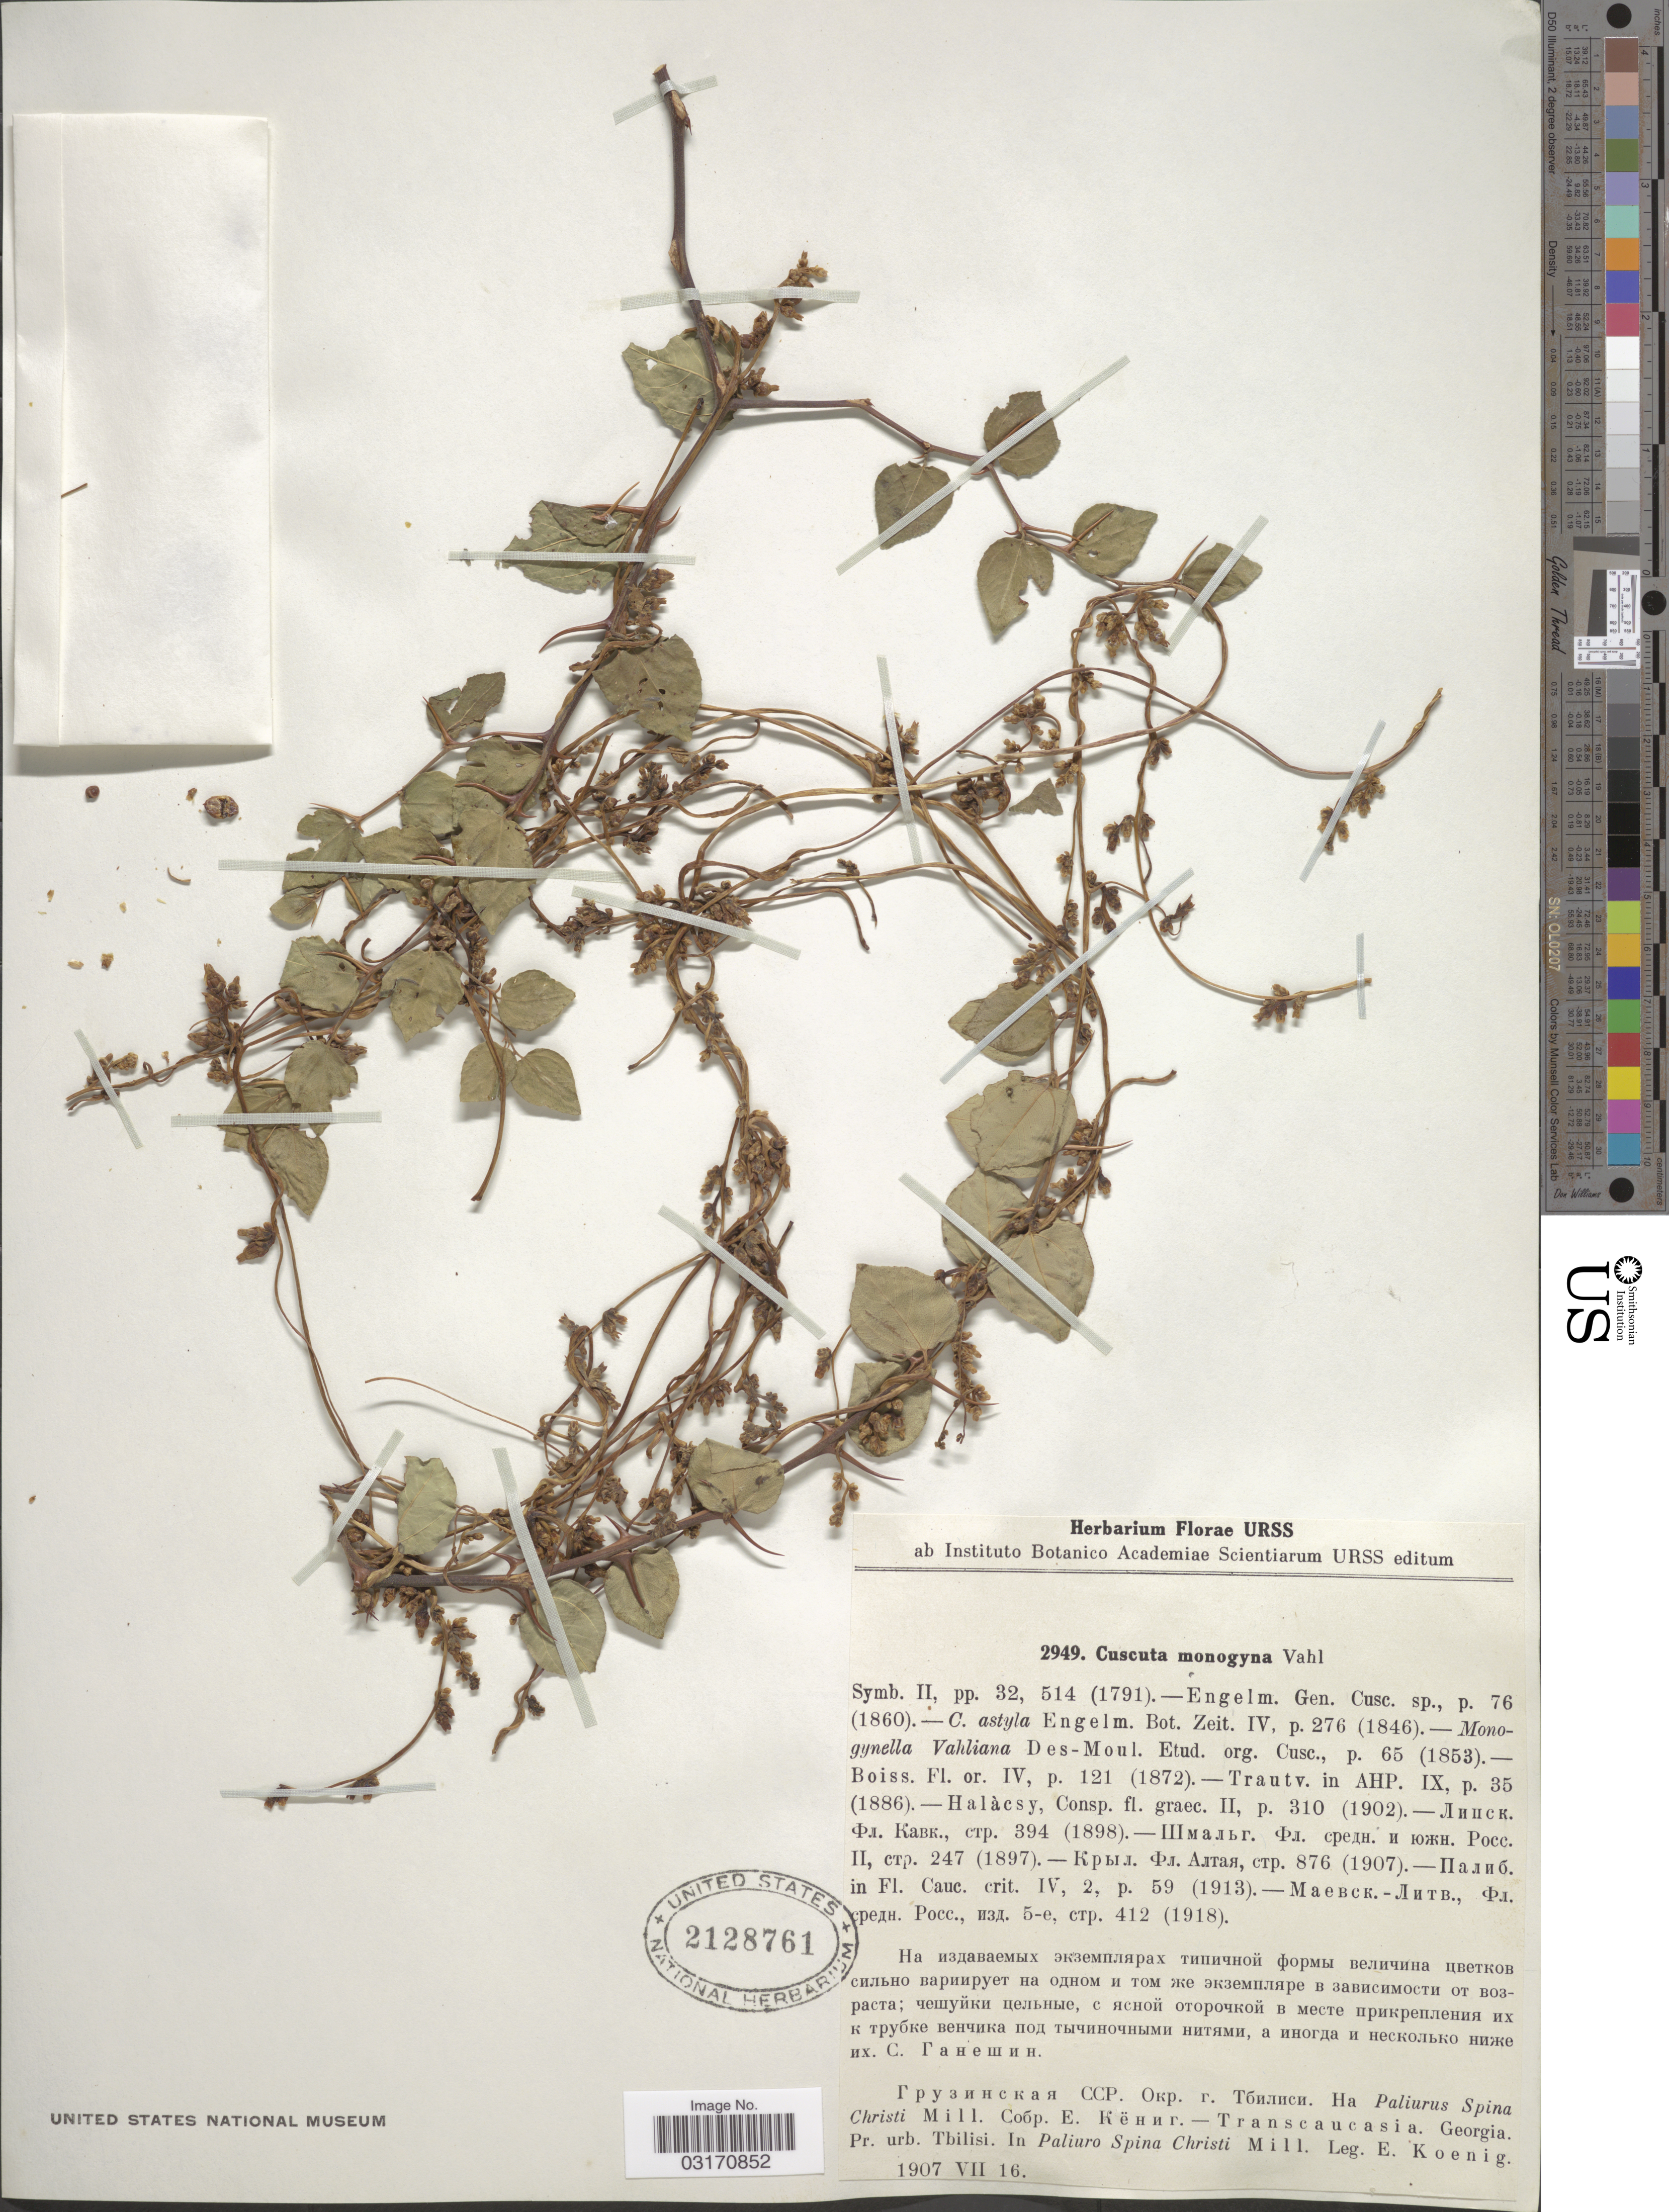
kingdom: Plantae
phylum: Tracheophyta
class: Magnoliopsida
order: Solanales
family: Convolvulaceae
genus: Cuscuta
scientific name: Cuscuta monogyna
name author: Vahl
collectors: E. Koenig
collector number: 2949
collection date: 1907-07-16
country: Georgia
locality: Transcaucasia. Pr. urb. Tbilisi.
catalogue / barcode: US 2128761